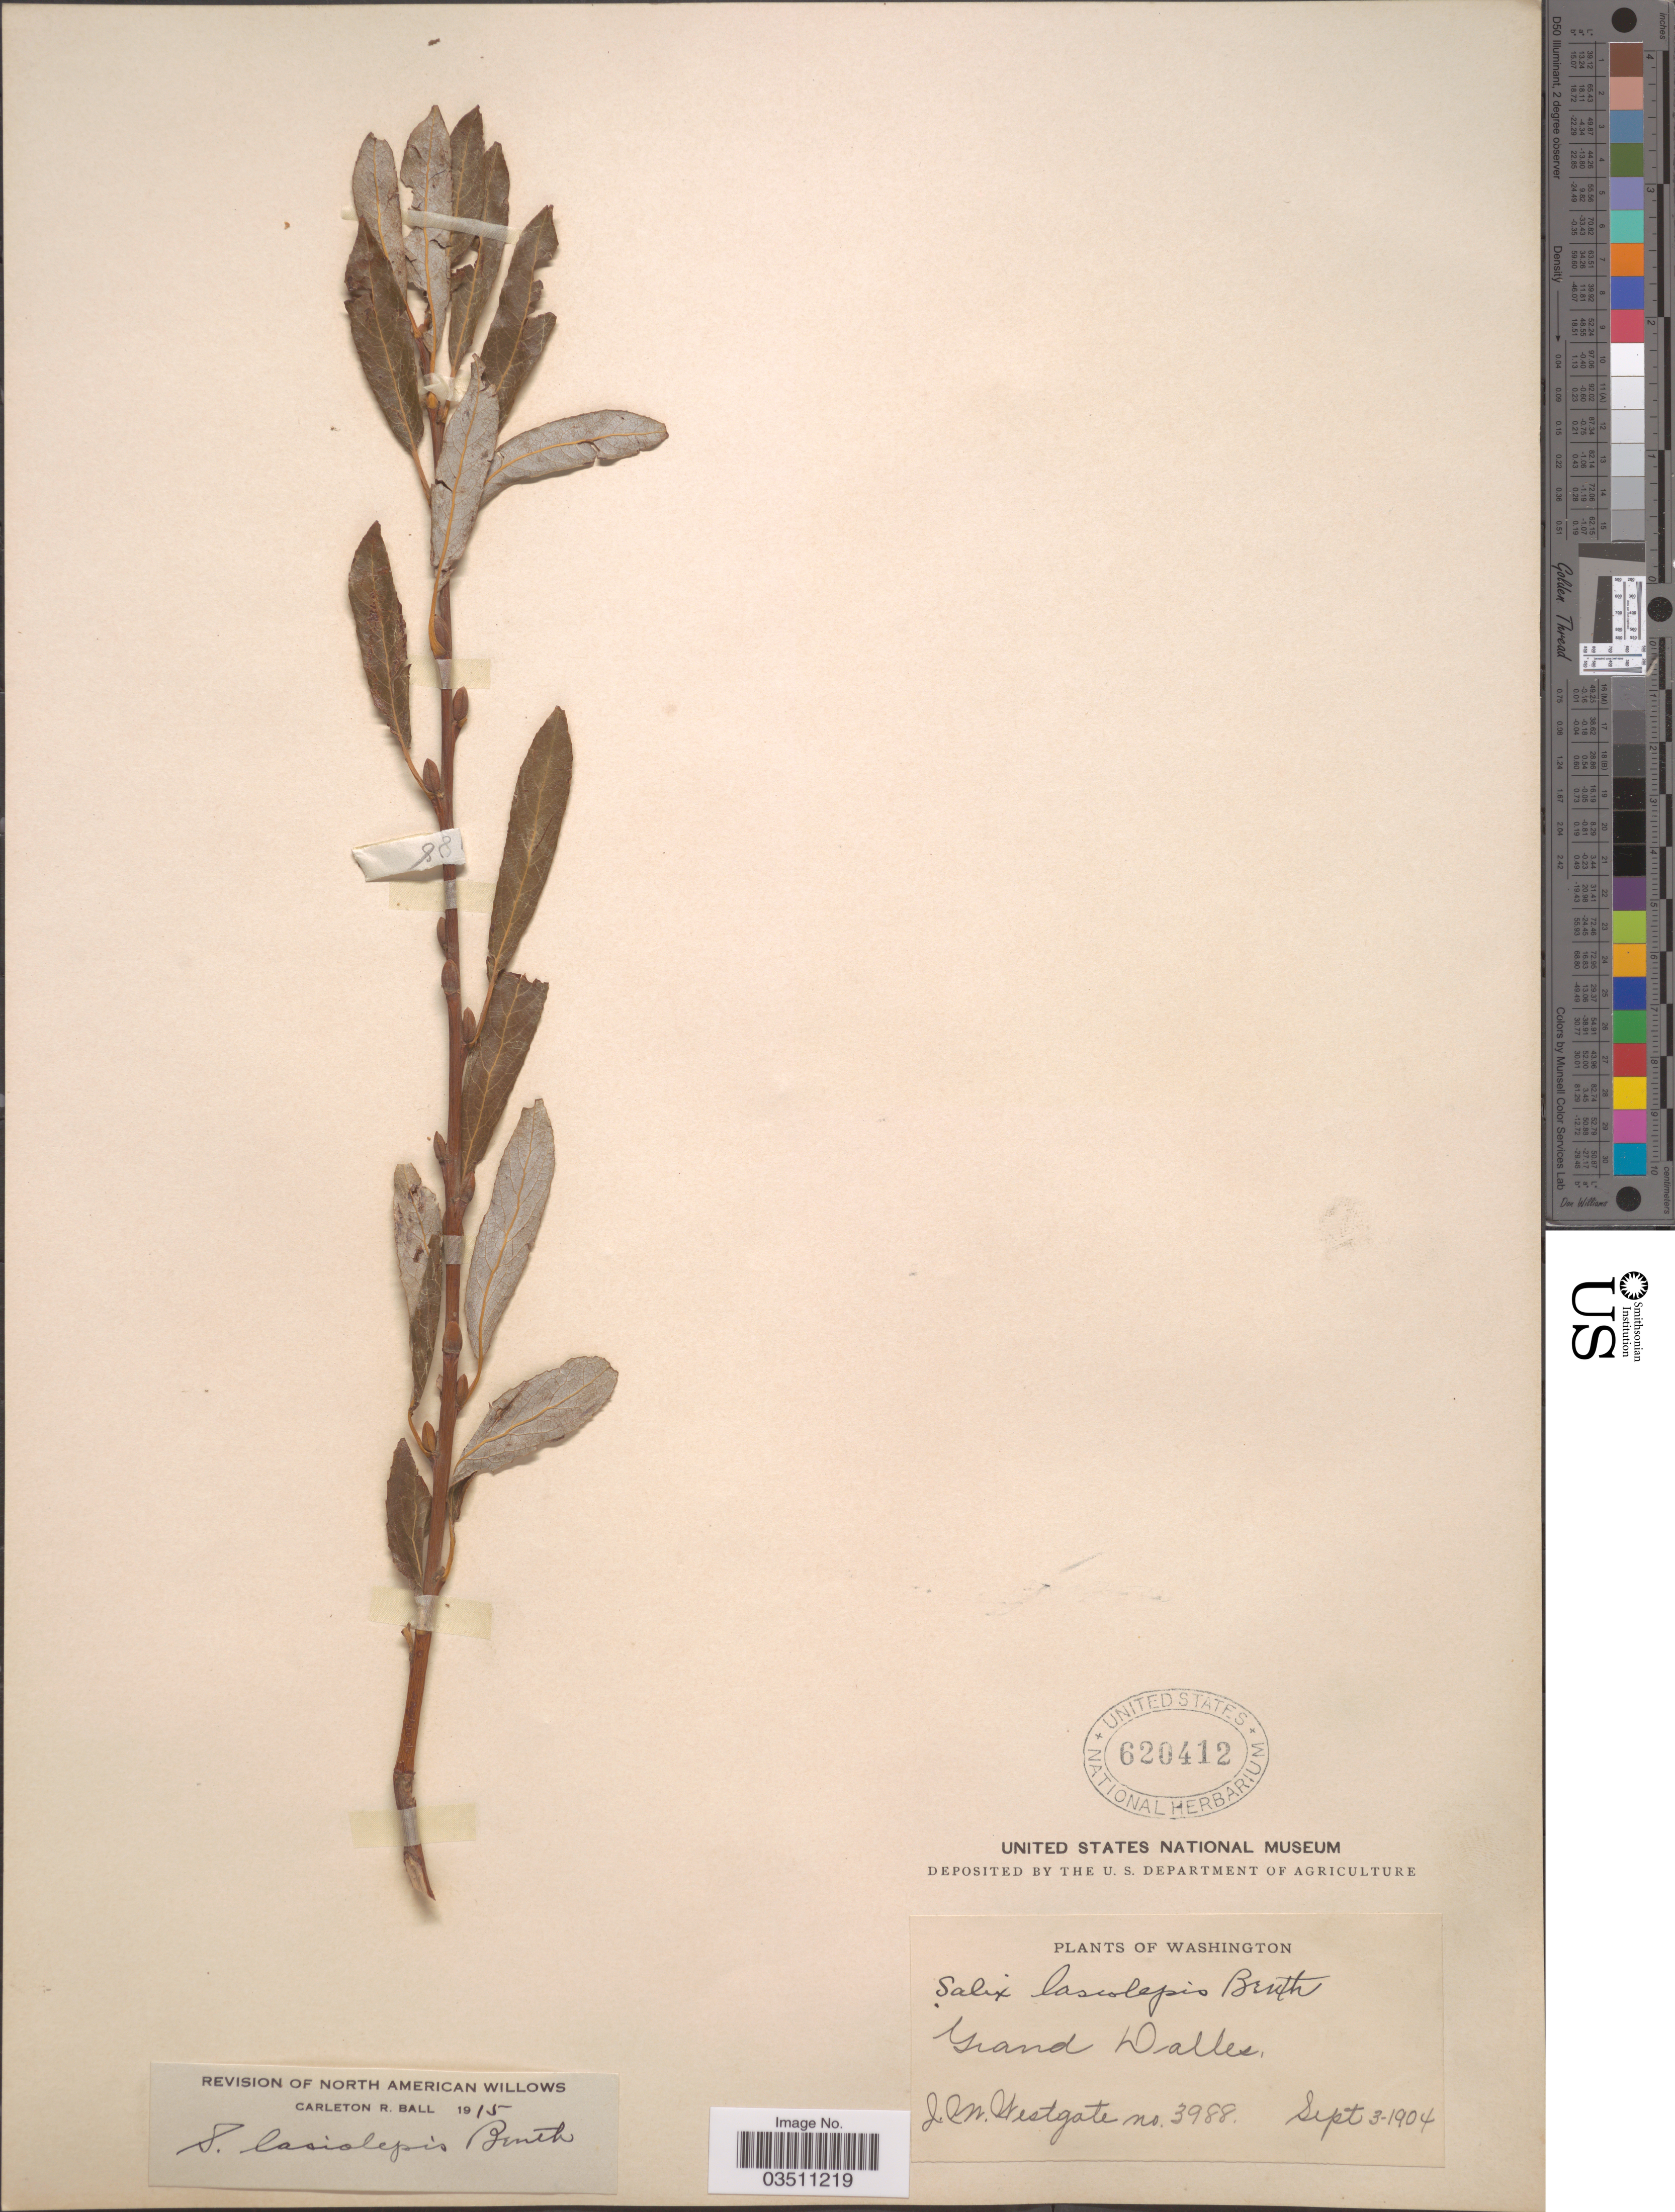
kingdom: Plantae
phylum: Tracheophyta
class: Magnoliopsida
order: Malpighiales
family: Salicaceae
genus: Salix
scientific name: Salix lasiolepis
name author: Benth.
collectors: J. Westgate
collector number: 3988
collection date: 1904-09-03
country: United States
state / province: Washington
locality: Grand Dalles.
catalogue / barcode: US 620412